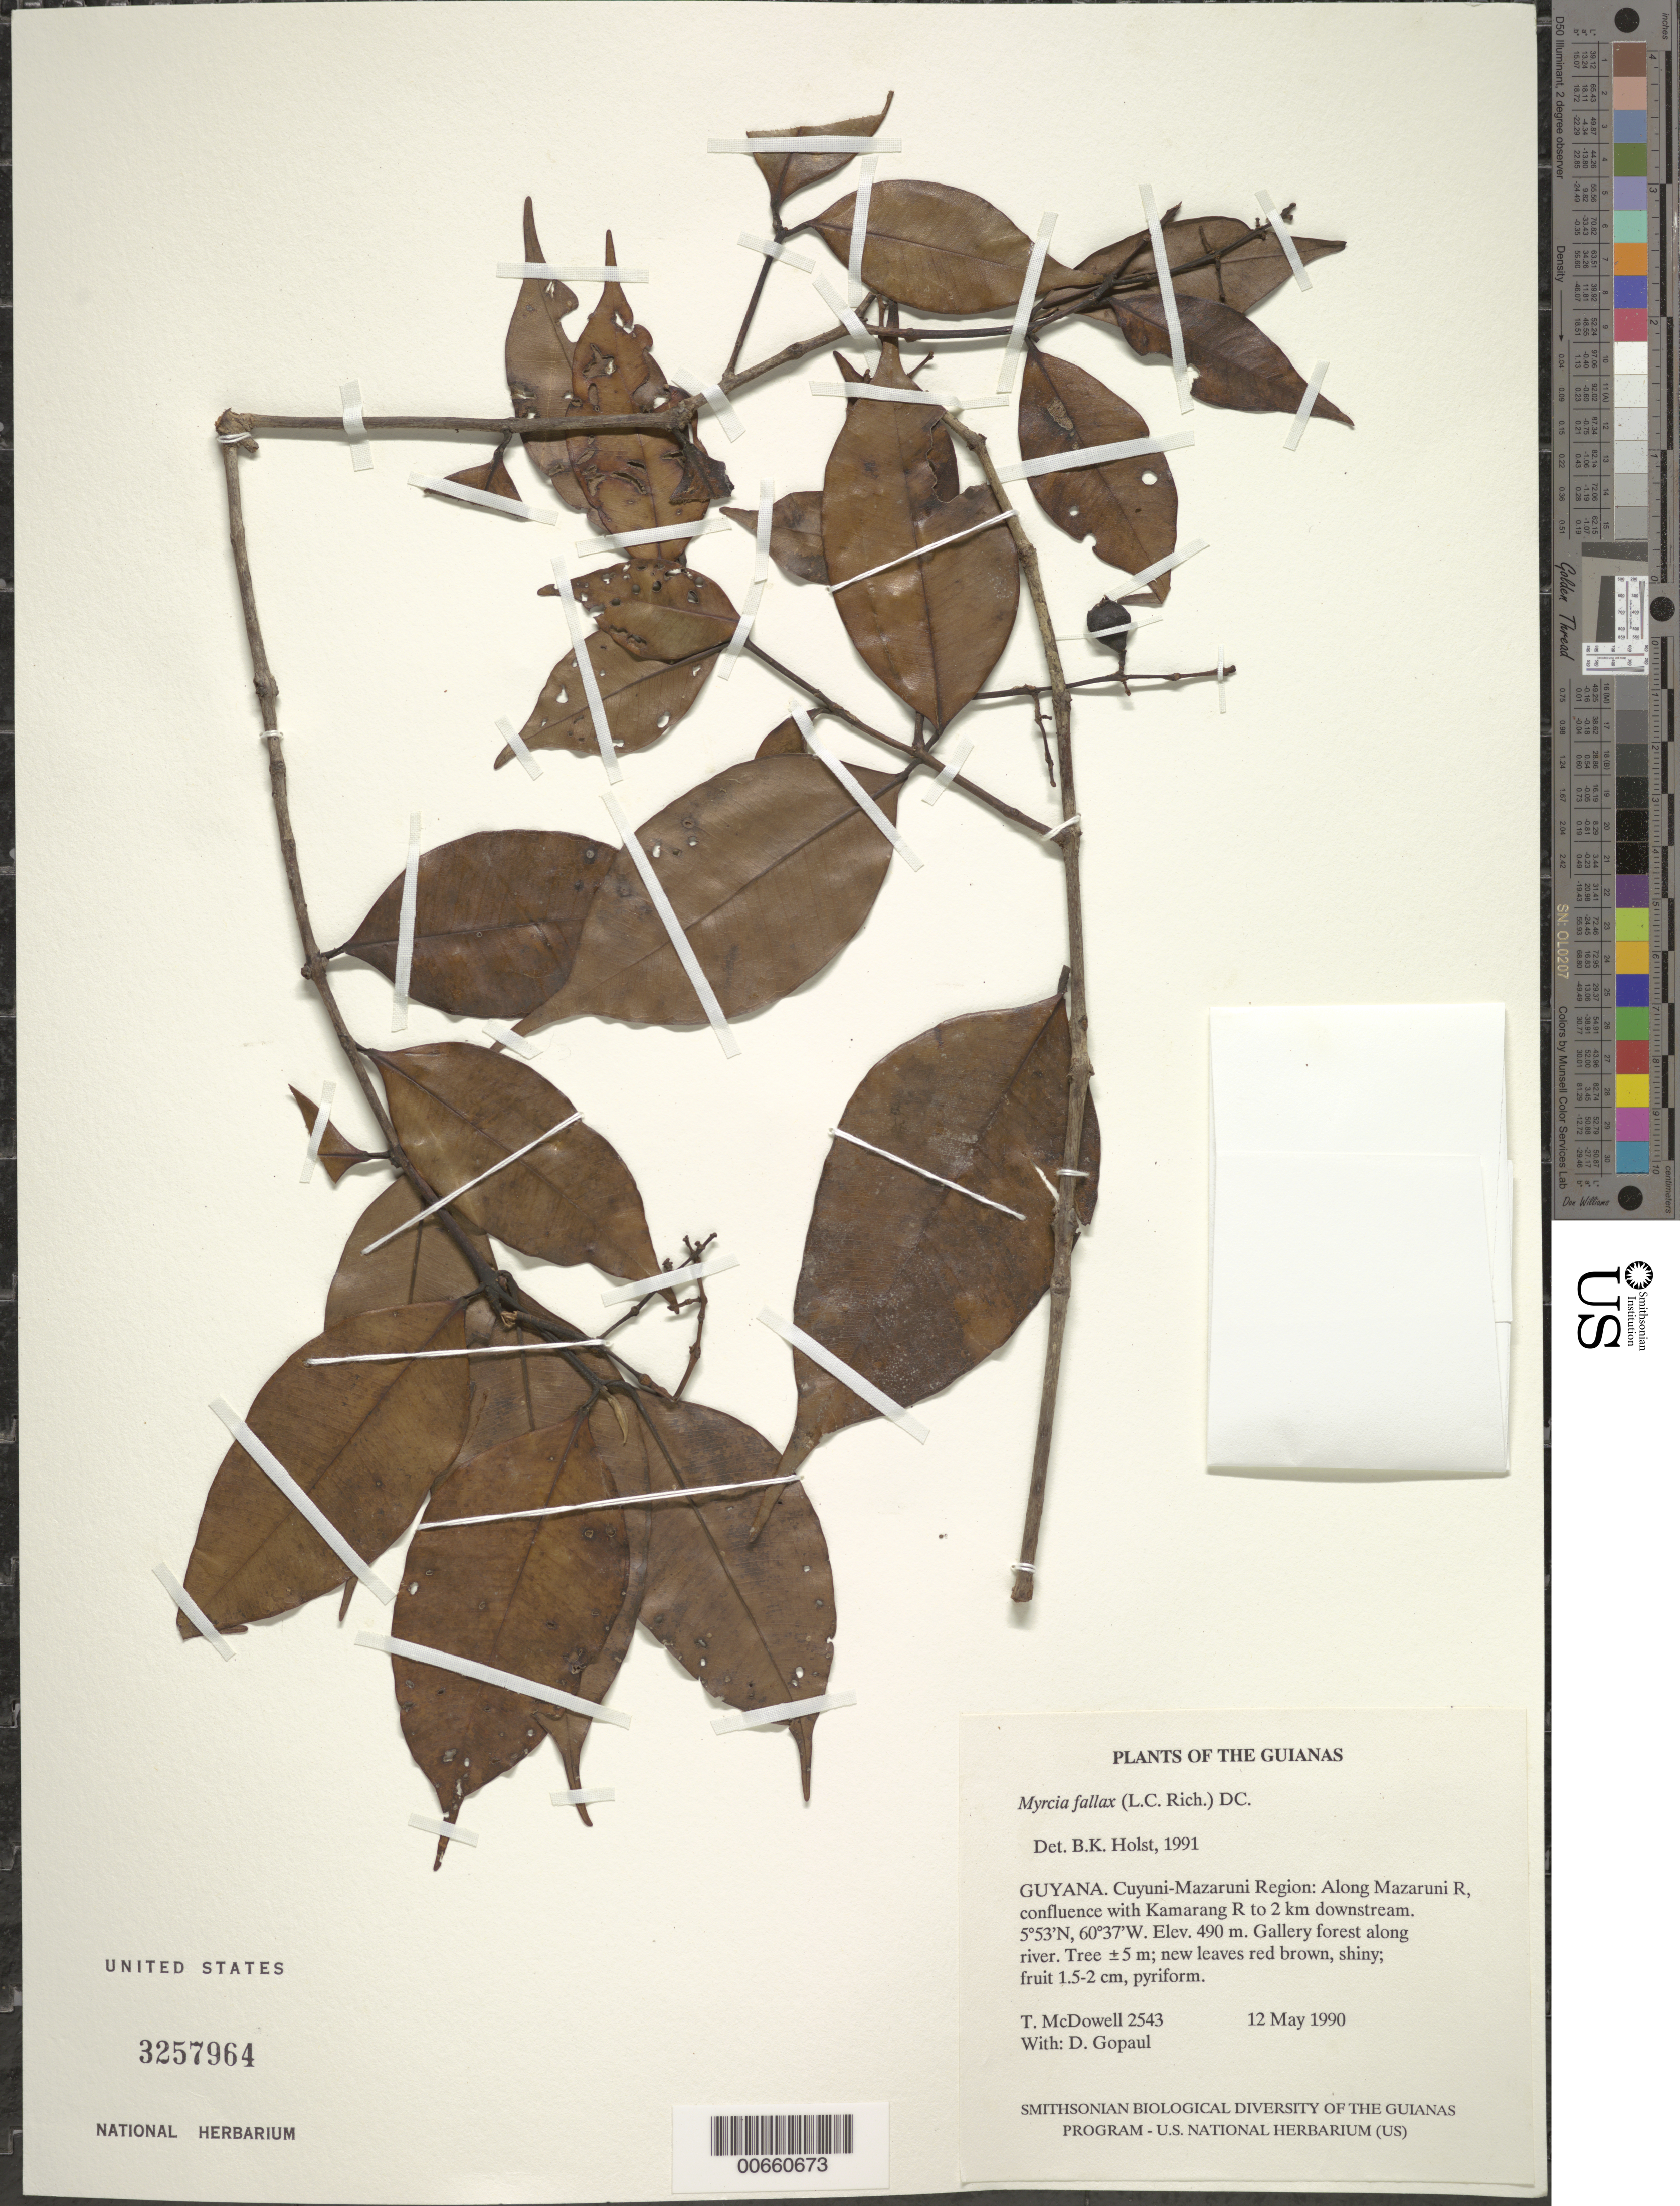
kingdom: Plantae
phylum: Tracheophyta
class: Magnoliopsida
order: Myrtales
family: Myrtaceae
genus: Myrcia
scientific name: Myrcia fallax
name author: (Rich.) DC.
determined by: Holst, Bruce K.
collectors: T. McDowell & D. Gopaul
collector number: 2543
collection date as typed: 12 May 1990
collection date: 1990-05-12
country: Guyana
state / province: Cuyuni-Mazaruni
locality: Along Mazaruni R, confluence with Kamarang R to 2 km downstream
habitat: Gallery forest along river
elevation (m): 490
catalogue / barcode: US 3257964